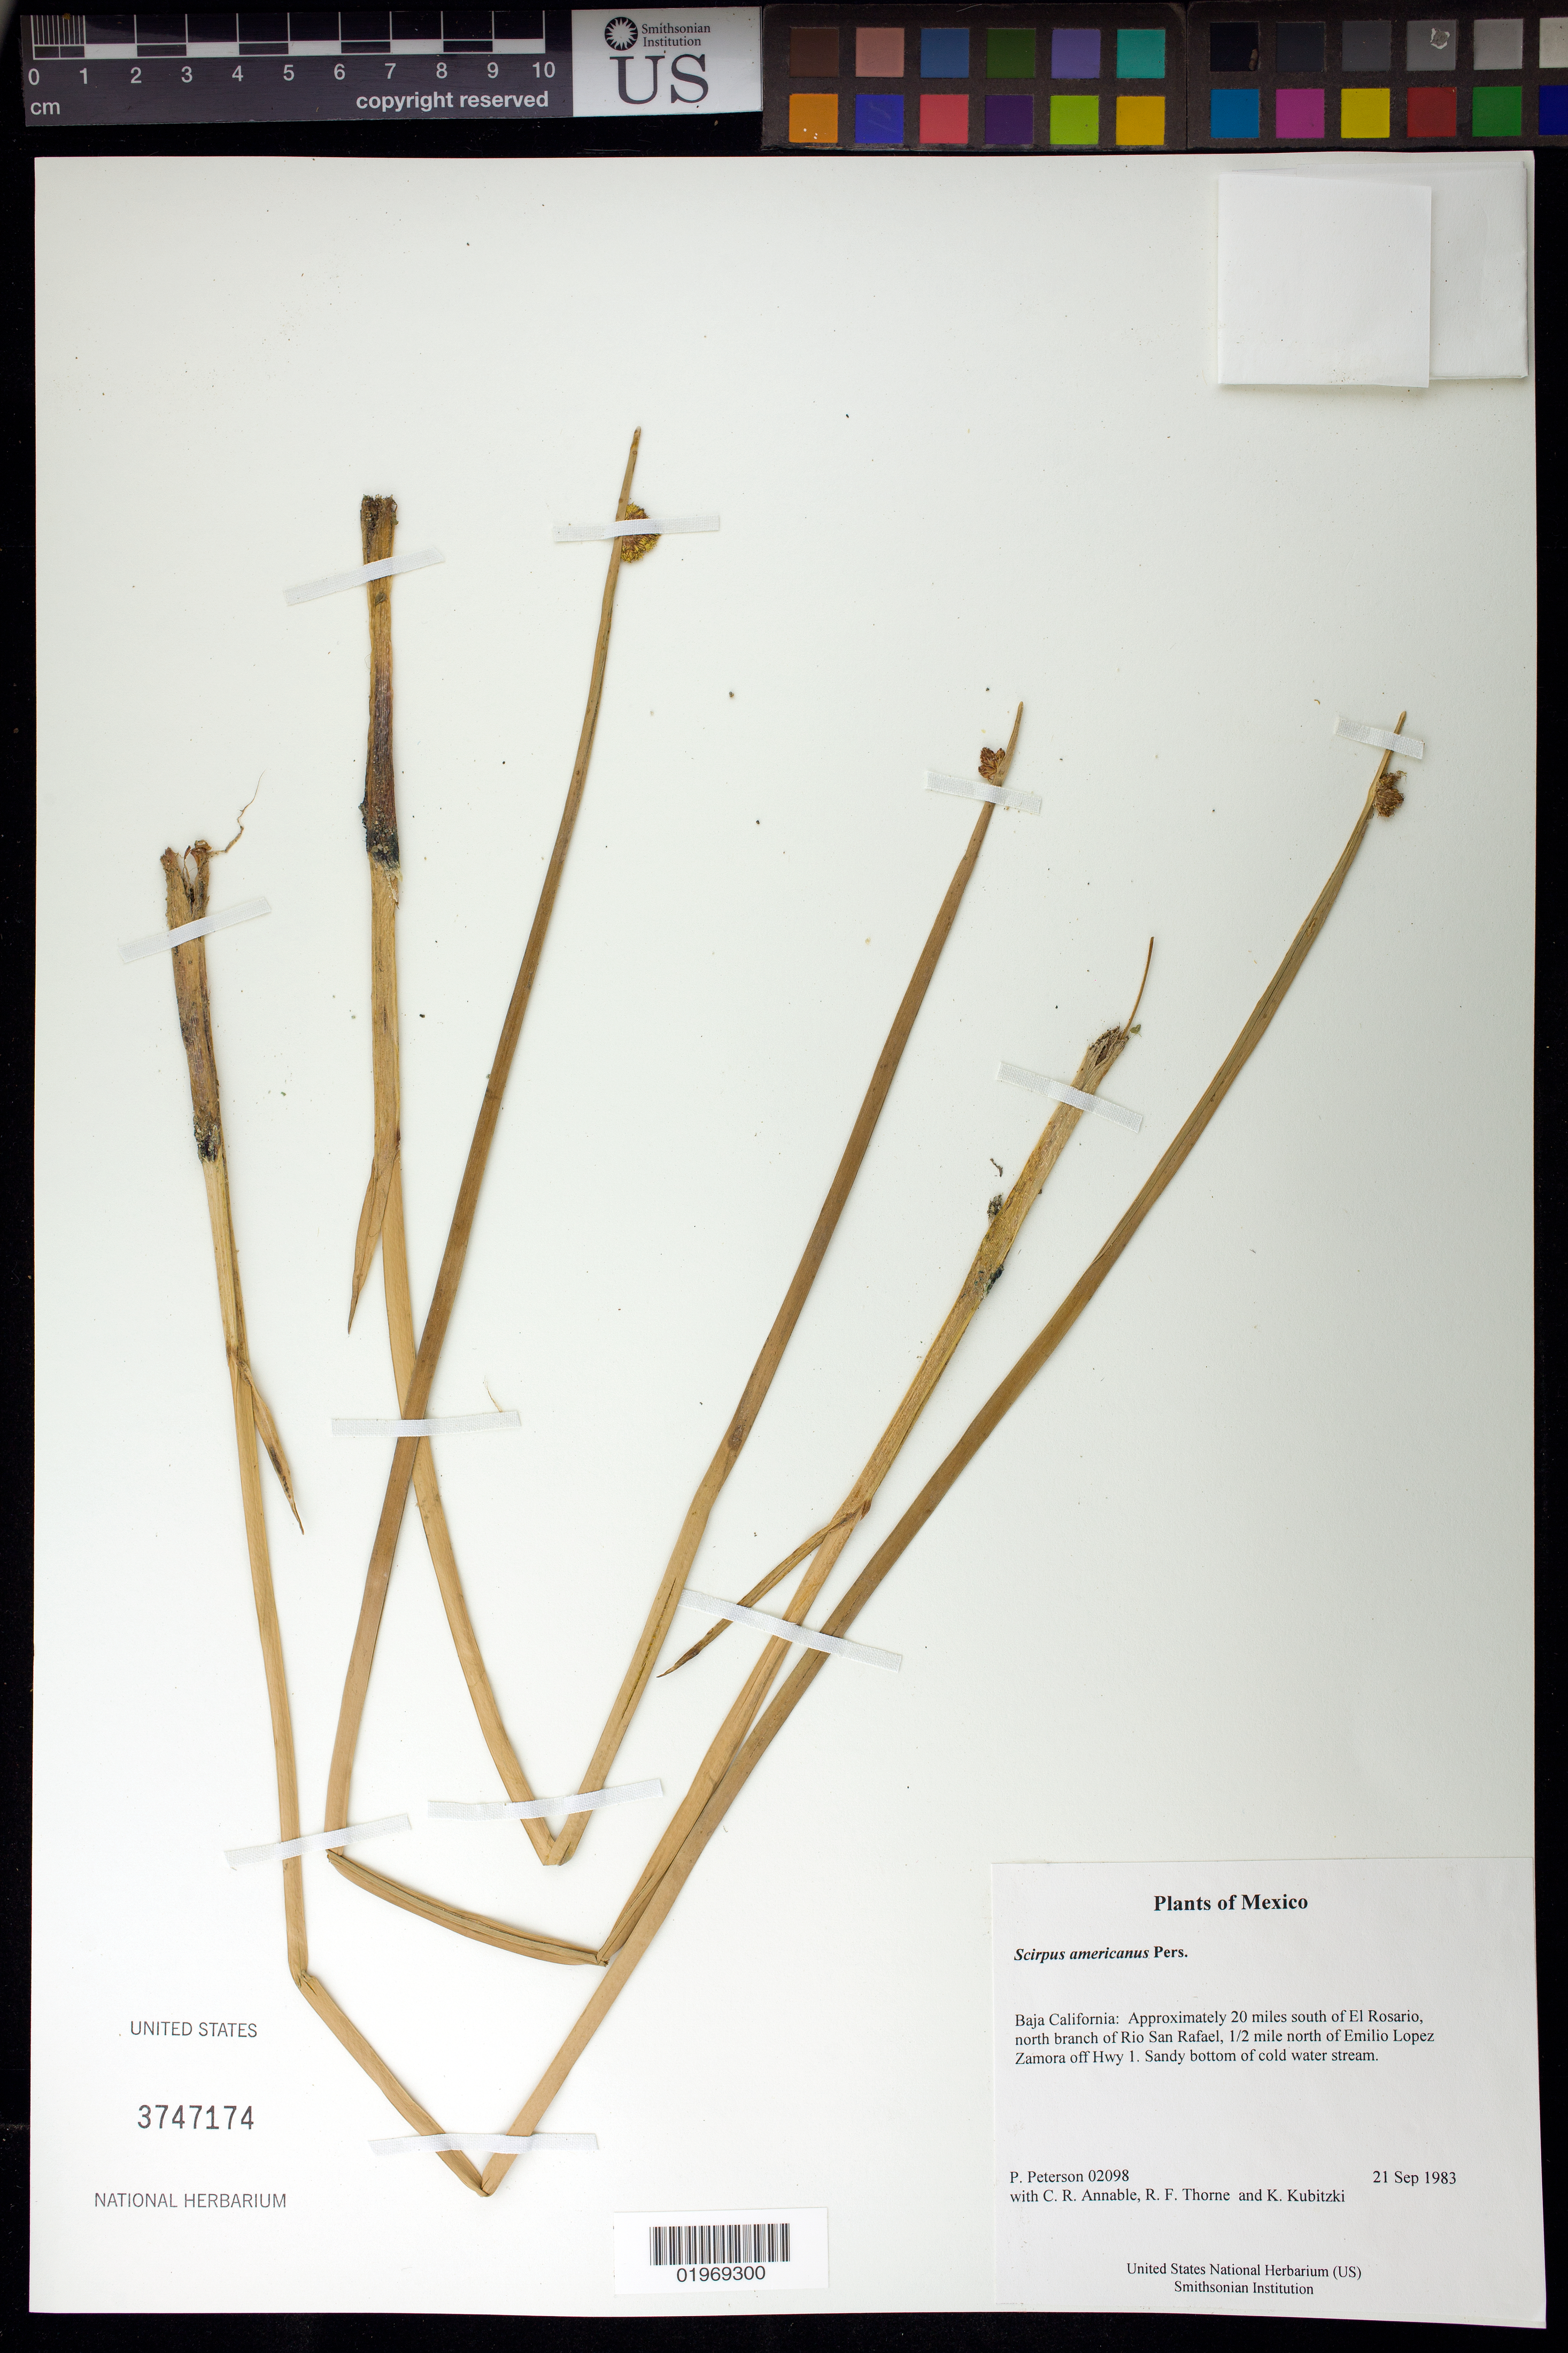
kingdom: Plantae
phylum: Tracheophyta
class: Liliopsida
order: Poales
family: Cyperaceae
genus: Schoenoplectus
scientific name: Schoenoplectus americanus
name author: (Pers.) Volkart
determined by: Strong, Mark T., (BOT), Smithsonian Institution - National Museum of Natural History (UNITED STATES)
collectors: P. M. Peterson, C. R. Annable, R. F. Thorne & K. Kubitzki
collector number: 02098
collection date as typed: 21 Sep 1983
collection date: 1983-09-21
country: Mexico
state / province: Baja California Norte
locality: Approximately 20 miles south of El Rosario, north branch of Rio San Rafael, 1/2 mile north of Emilio Lopez Zamora off Hwy 1.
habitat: Sandy bottom of cold water stream.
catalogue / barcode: US 3747174